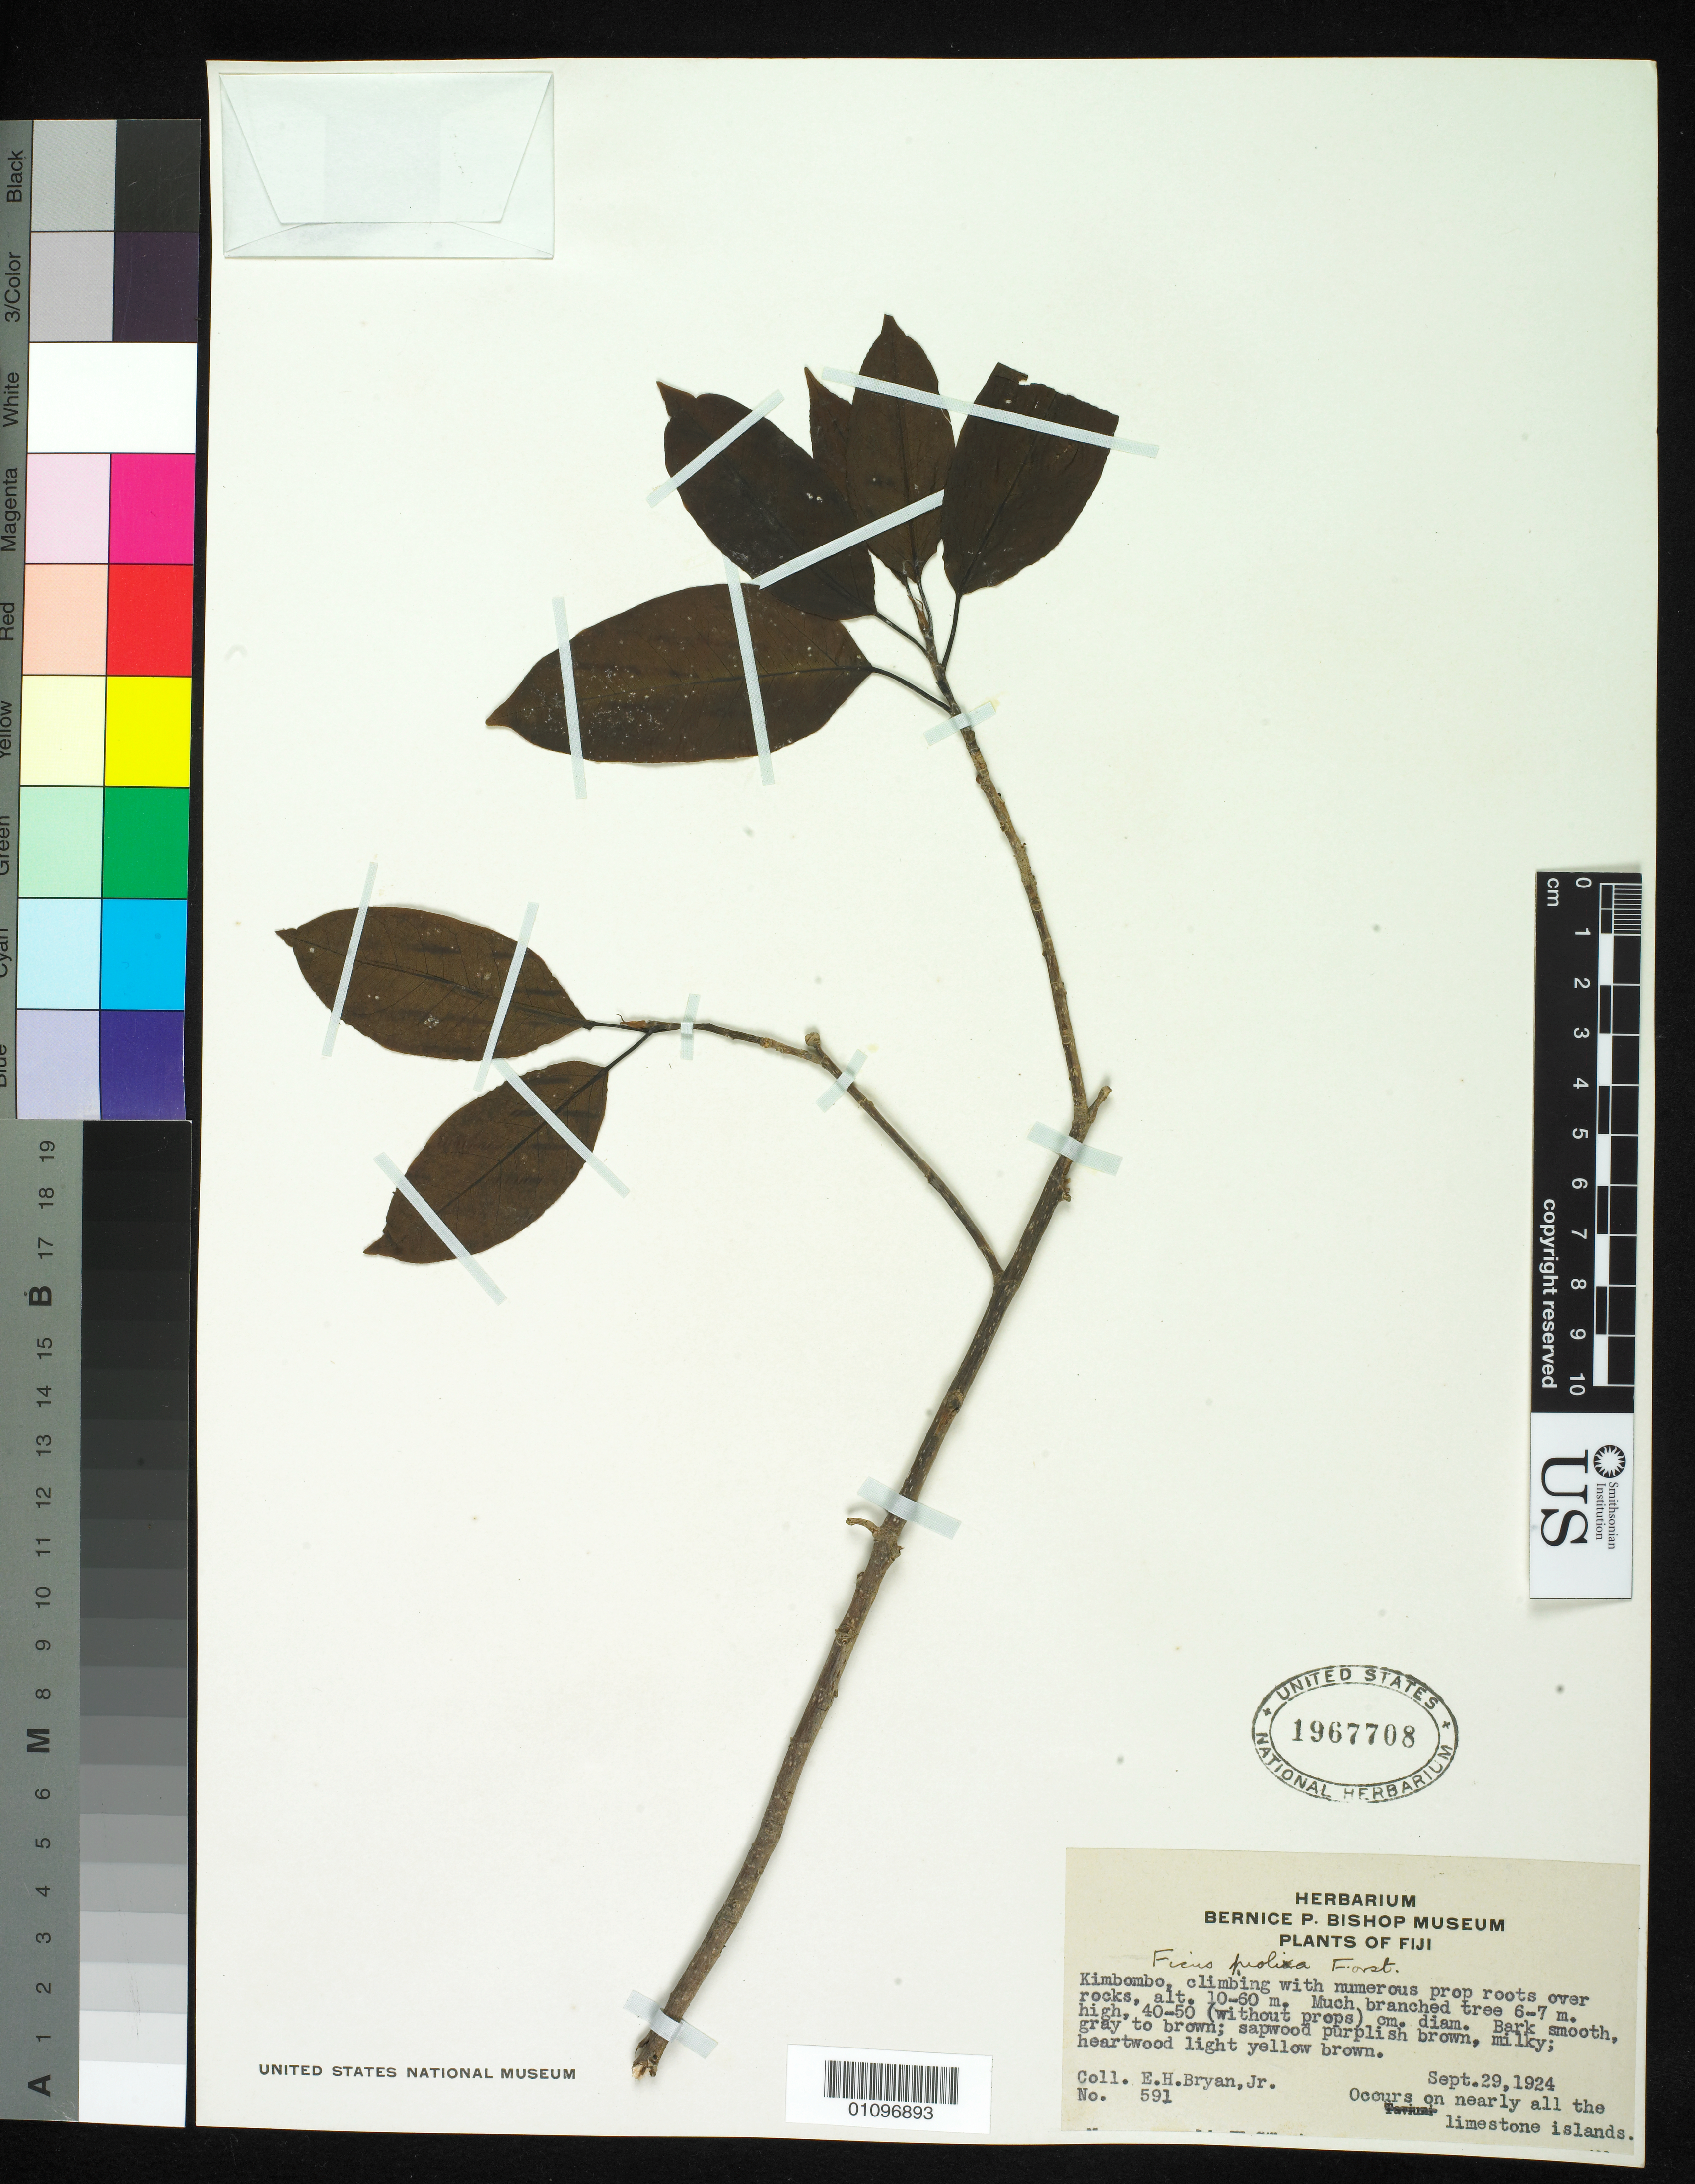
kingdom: Plantae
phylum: Tracheophyta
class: Magnoliopsida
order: Rosales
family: Moraceae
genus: Ficus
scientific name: Ficus prolixa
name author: G. Forst.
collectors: J. Bryan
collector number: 591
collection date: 1924-09-29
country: Fiji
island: Kibobo [Kimbombo]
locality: Kimbombo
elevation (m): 10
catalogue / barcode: US 1967708